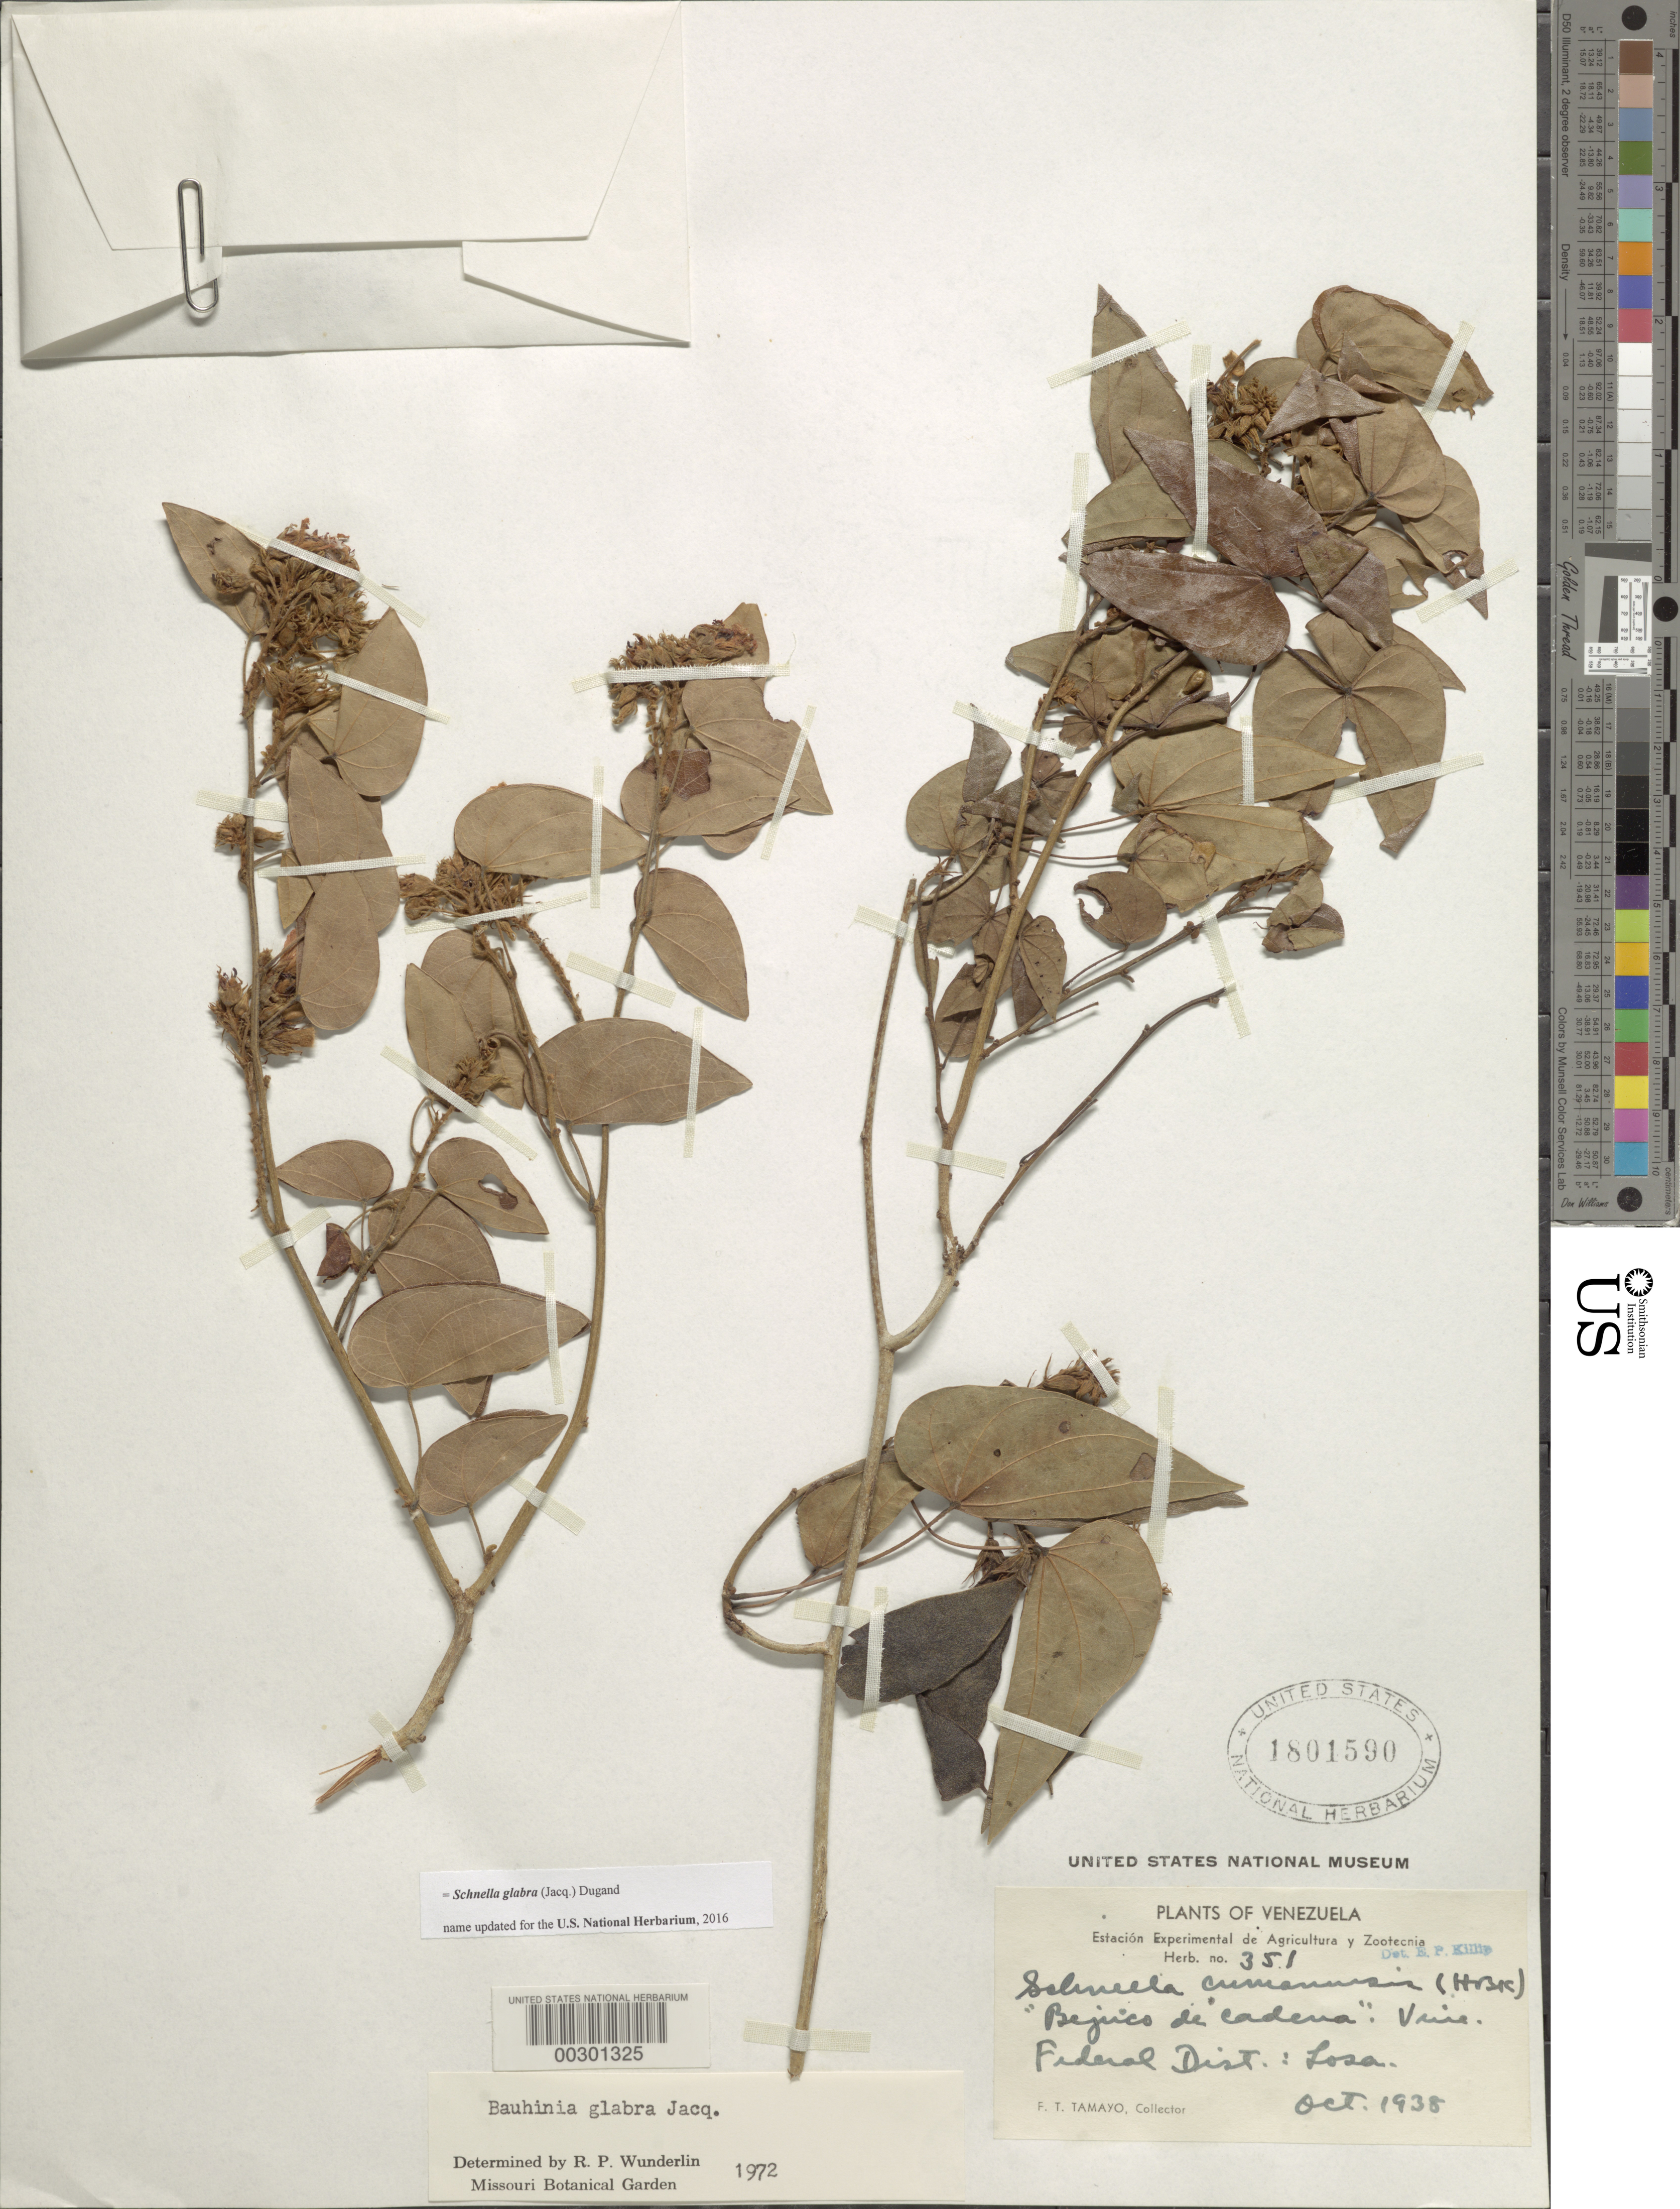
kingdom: Plantae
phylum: Tracheophyta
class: Magnoliopsida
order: Fabales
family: Fabaceae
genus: Schnella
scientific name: Schnella glabra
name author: (Jacq.) Dugand G.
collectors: F. Tamayo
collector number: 351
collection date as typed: Oct 1938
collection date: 1938-10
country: Venezuela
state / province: Distrito Federal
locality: Losa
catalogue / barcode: US 1801590